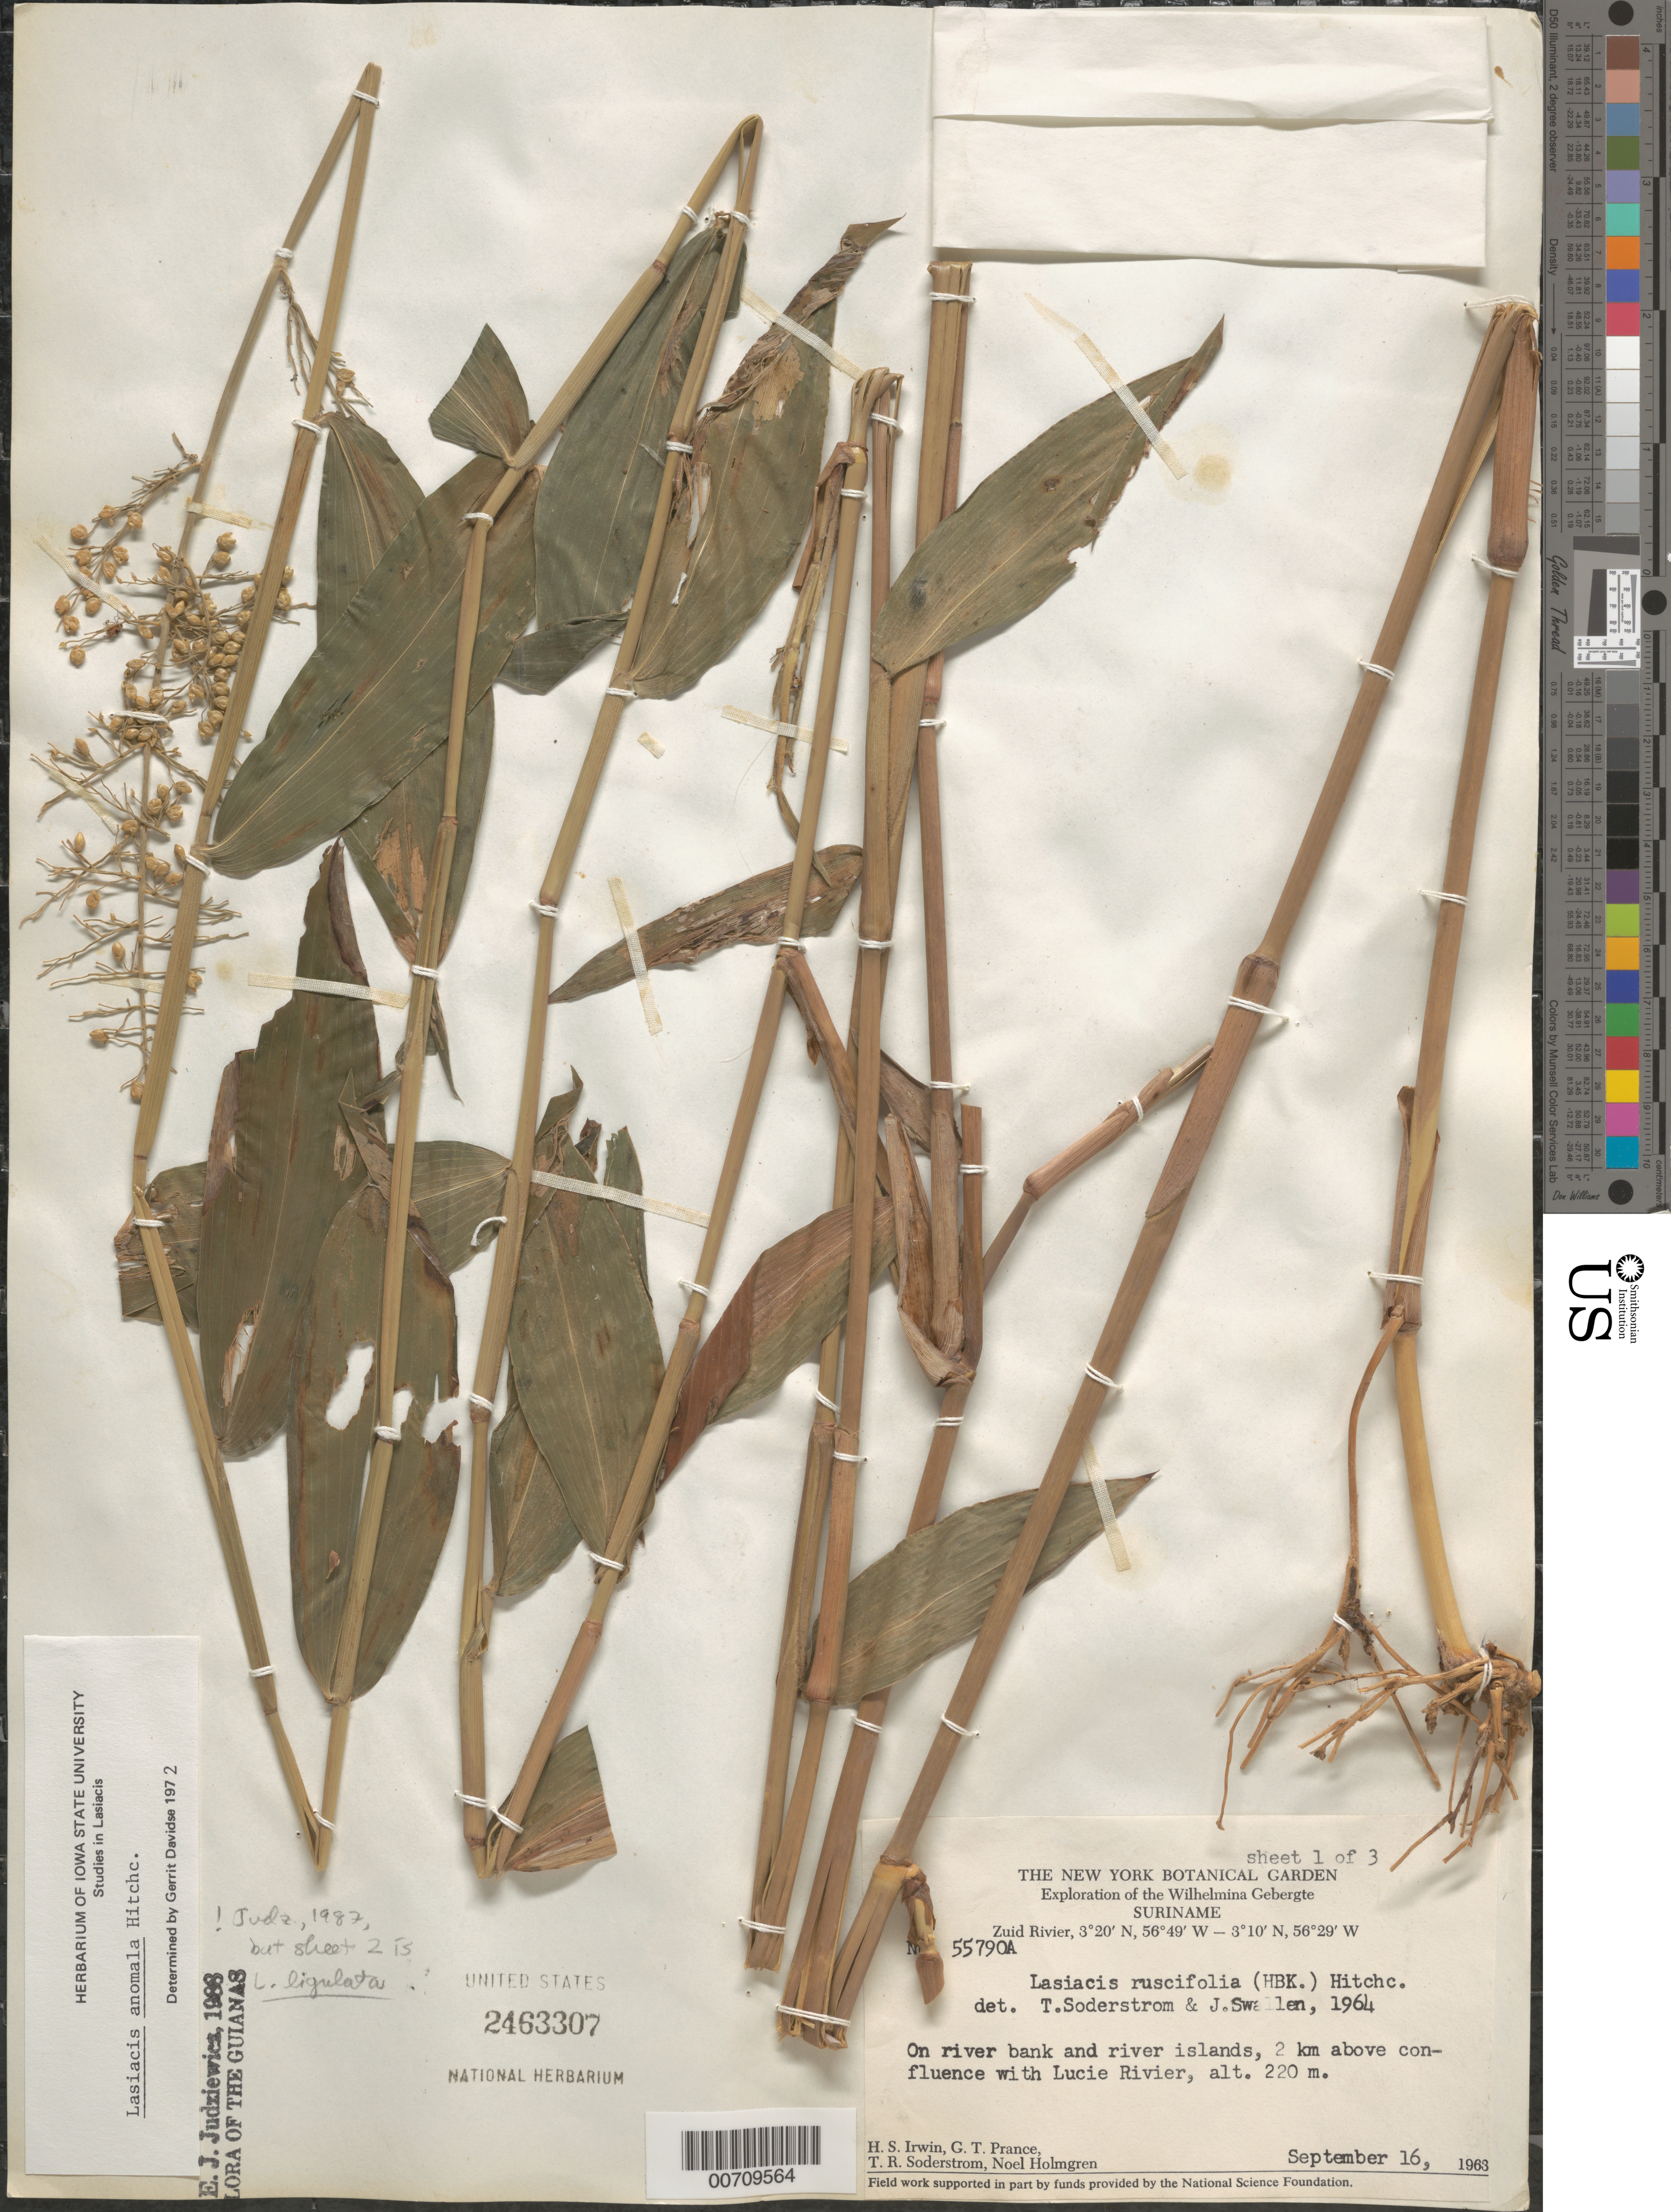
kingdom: Plantae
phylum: Tracheophyta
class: Liliopsida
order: Poales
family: Poaceae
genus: Lasiacis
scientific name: Lasiacis anomala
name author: Hitchc.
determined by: Davidse, Gerrit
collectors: H. Irwin, G. T. Prance, T. R. Soderstrom & N. H. Holmgren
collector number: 55790 A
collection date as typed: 16-Sep-63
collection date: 1963-09-16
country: Suriname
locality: Zuid River, 2 km above confluence with Lucie R., Wilhelmina Gebergte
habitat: River bank and river islands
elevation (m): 220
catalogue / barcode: US 2463307